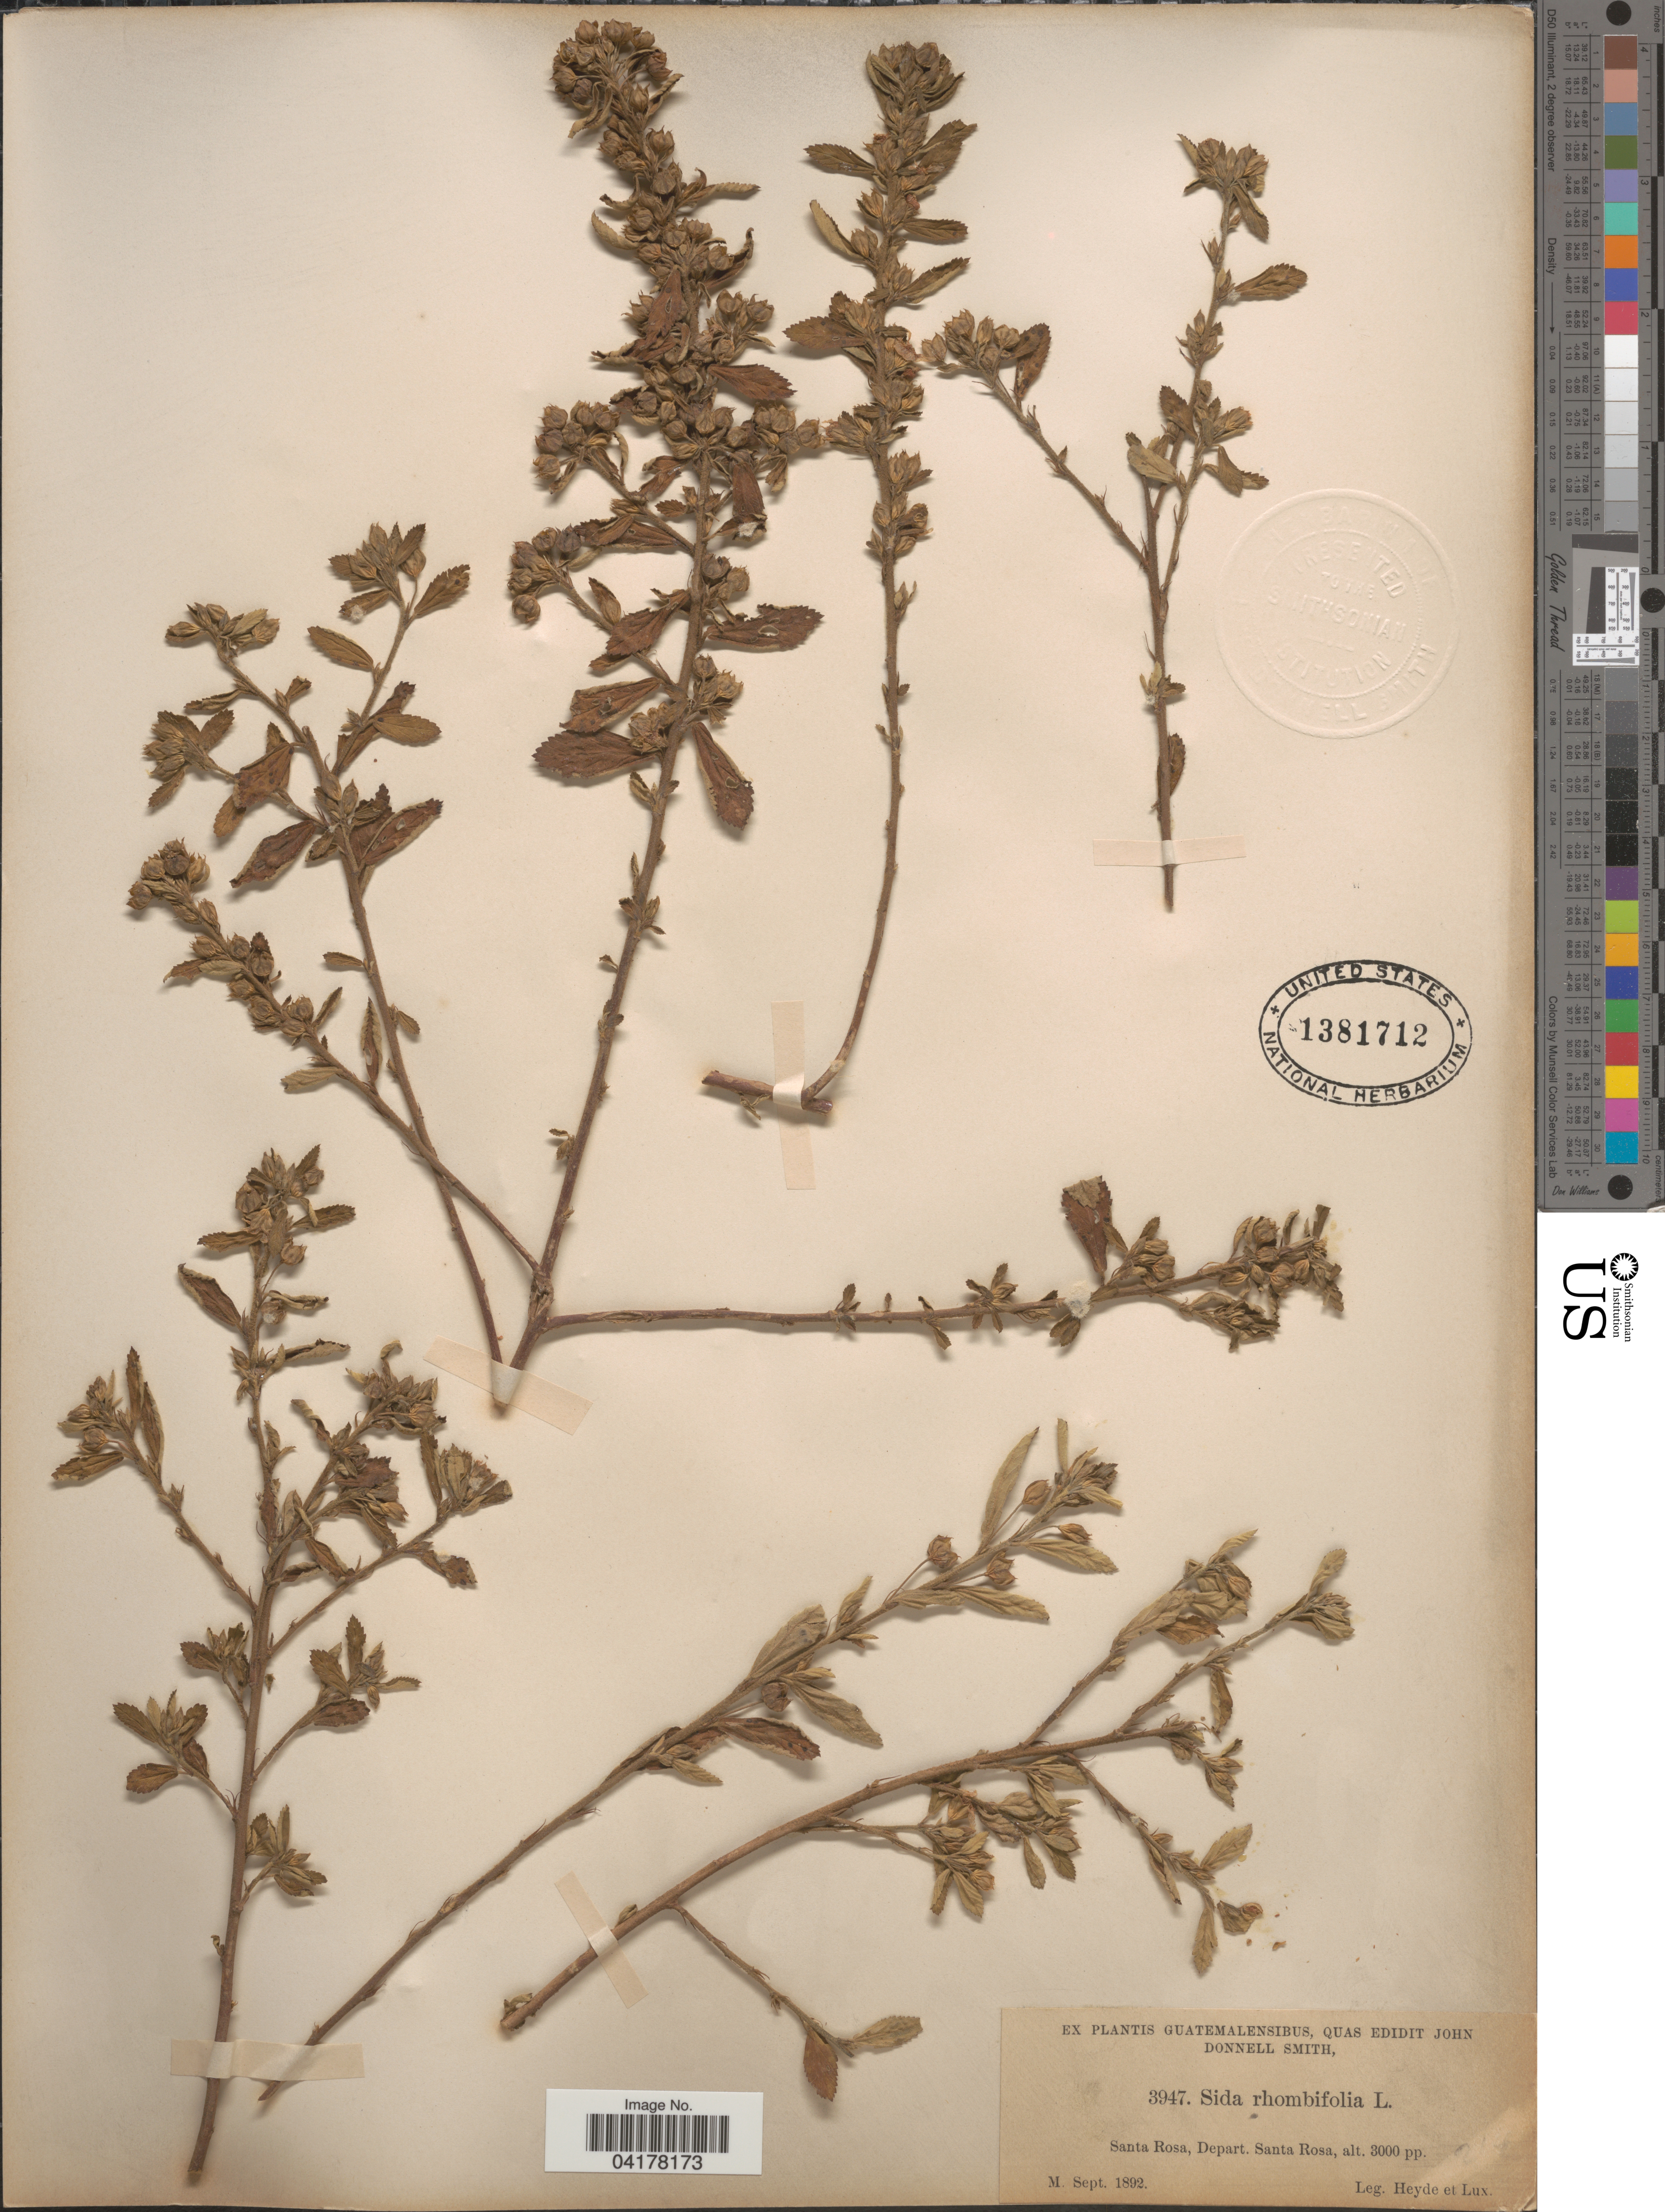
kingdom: Plantae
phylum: Tracheophyta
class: Magnoliopsida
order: Malvales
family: Malvaceae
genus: Sida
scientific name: Sida rhombifolia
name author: L.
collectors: Heyde & Lux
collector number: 3947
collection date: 1892-09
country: Guatemala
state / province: Santa Rosa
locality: Santa Rosa, Depart. Santa Rosa.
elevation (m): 914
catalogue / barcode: US 1381712